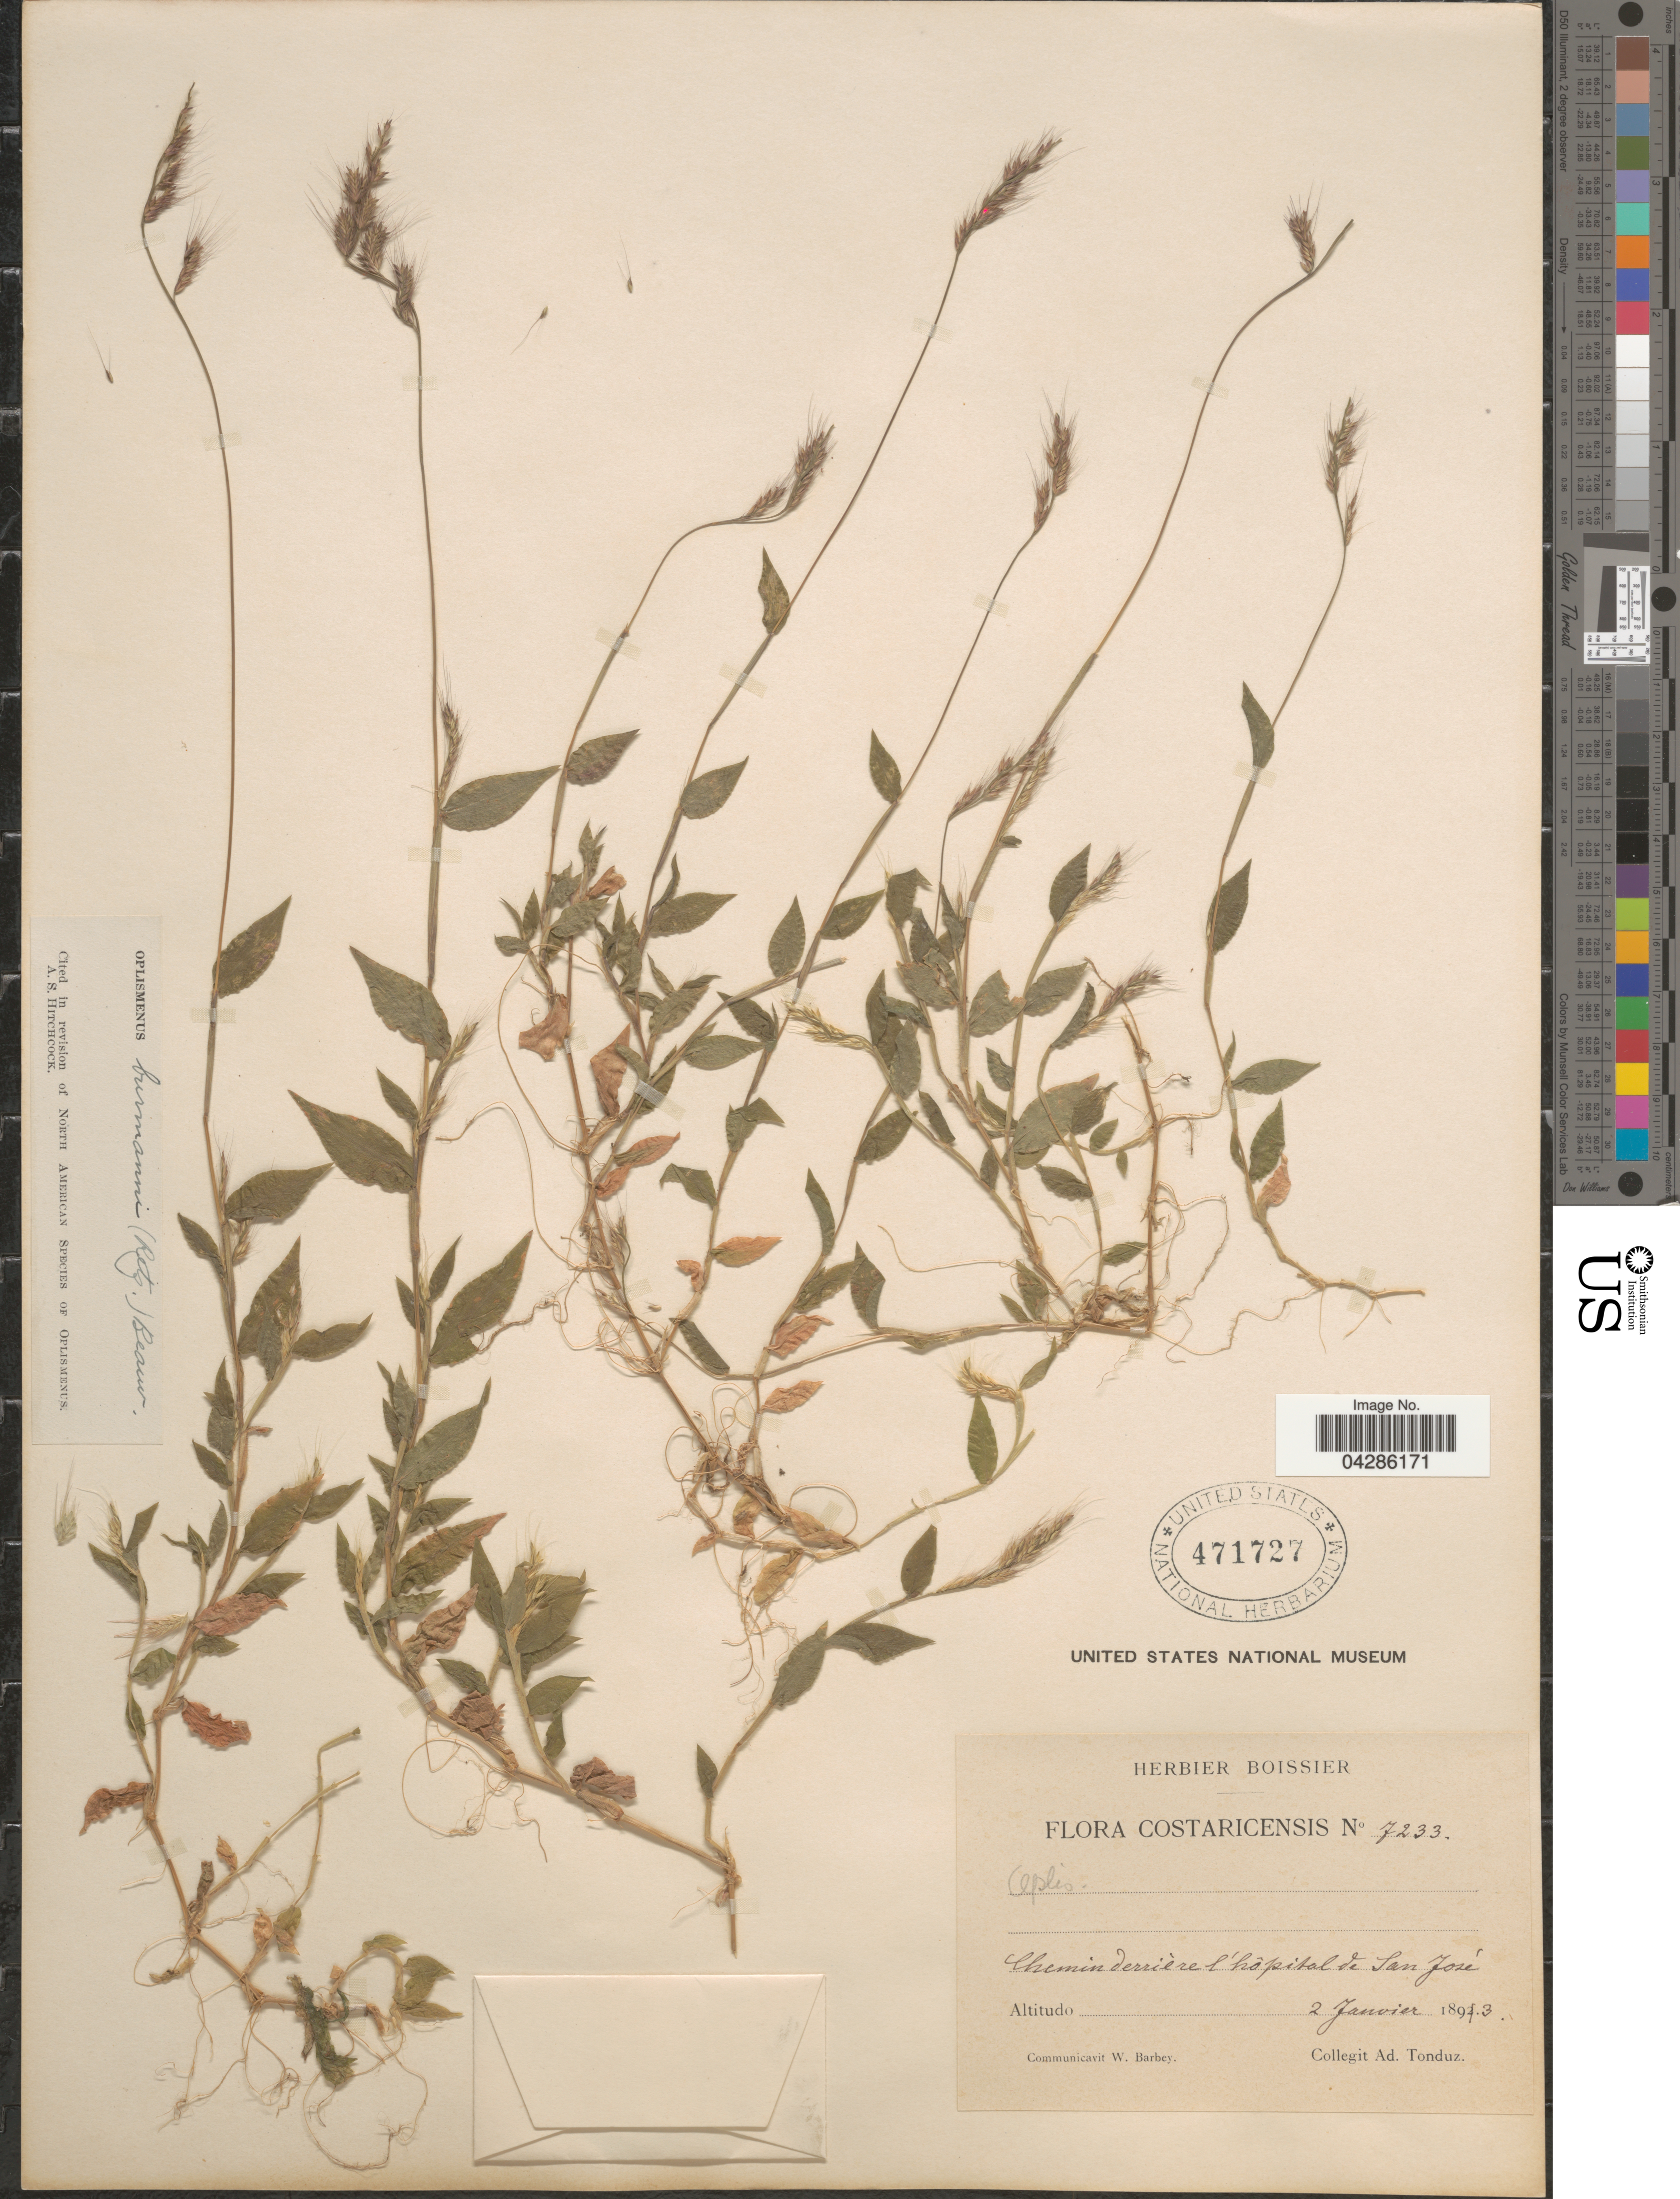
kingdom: Plantae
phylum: Tracheophyta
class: Liliopsida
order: Poales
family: Poaceae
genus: Oplismenus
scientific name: Oplismenus burmannii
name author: (Retz.) P. Beauv.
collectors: A. Tonduz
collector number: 7233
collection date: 1893-01-02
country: Costa Rica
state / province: San José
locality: Chemin derriere l'hôpital de San José.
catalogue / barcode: US 471727